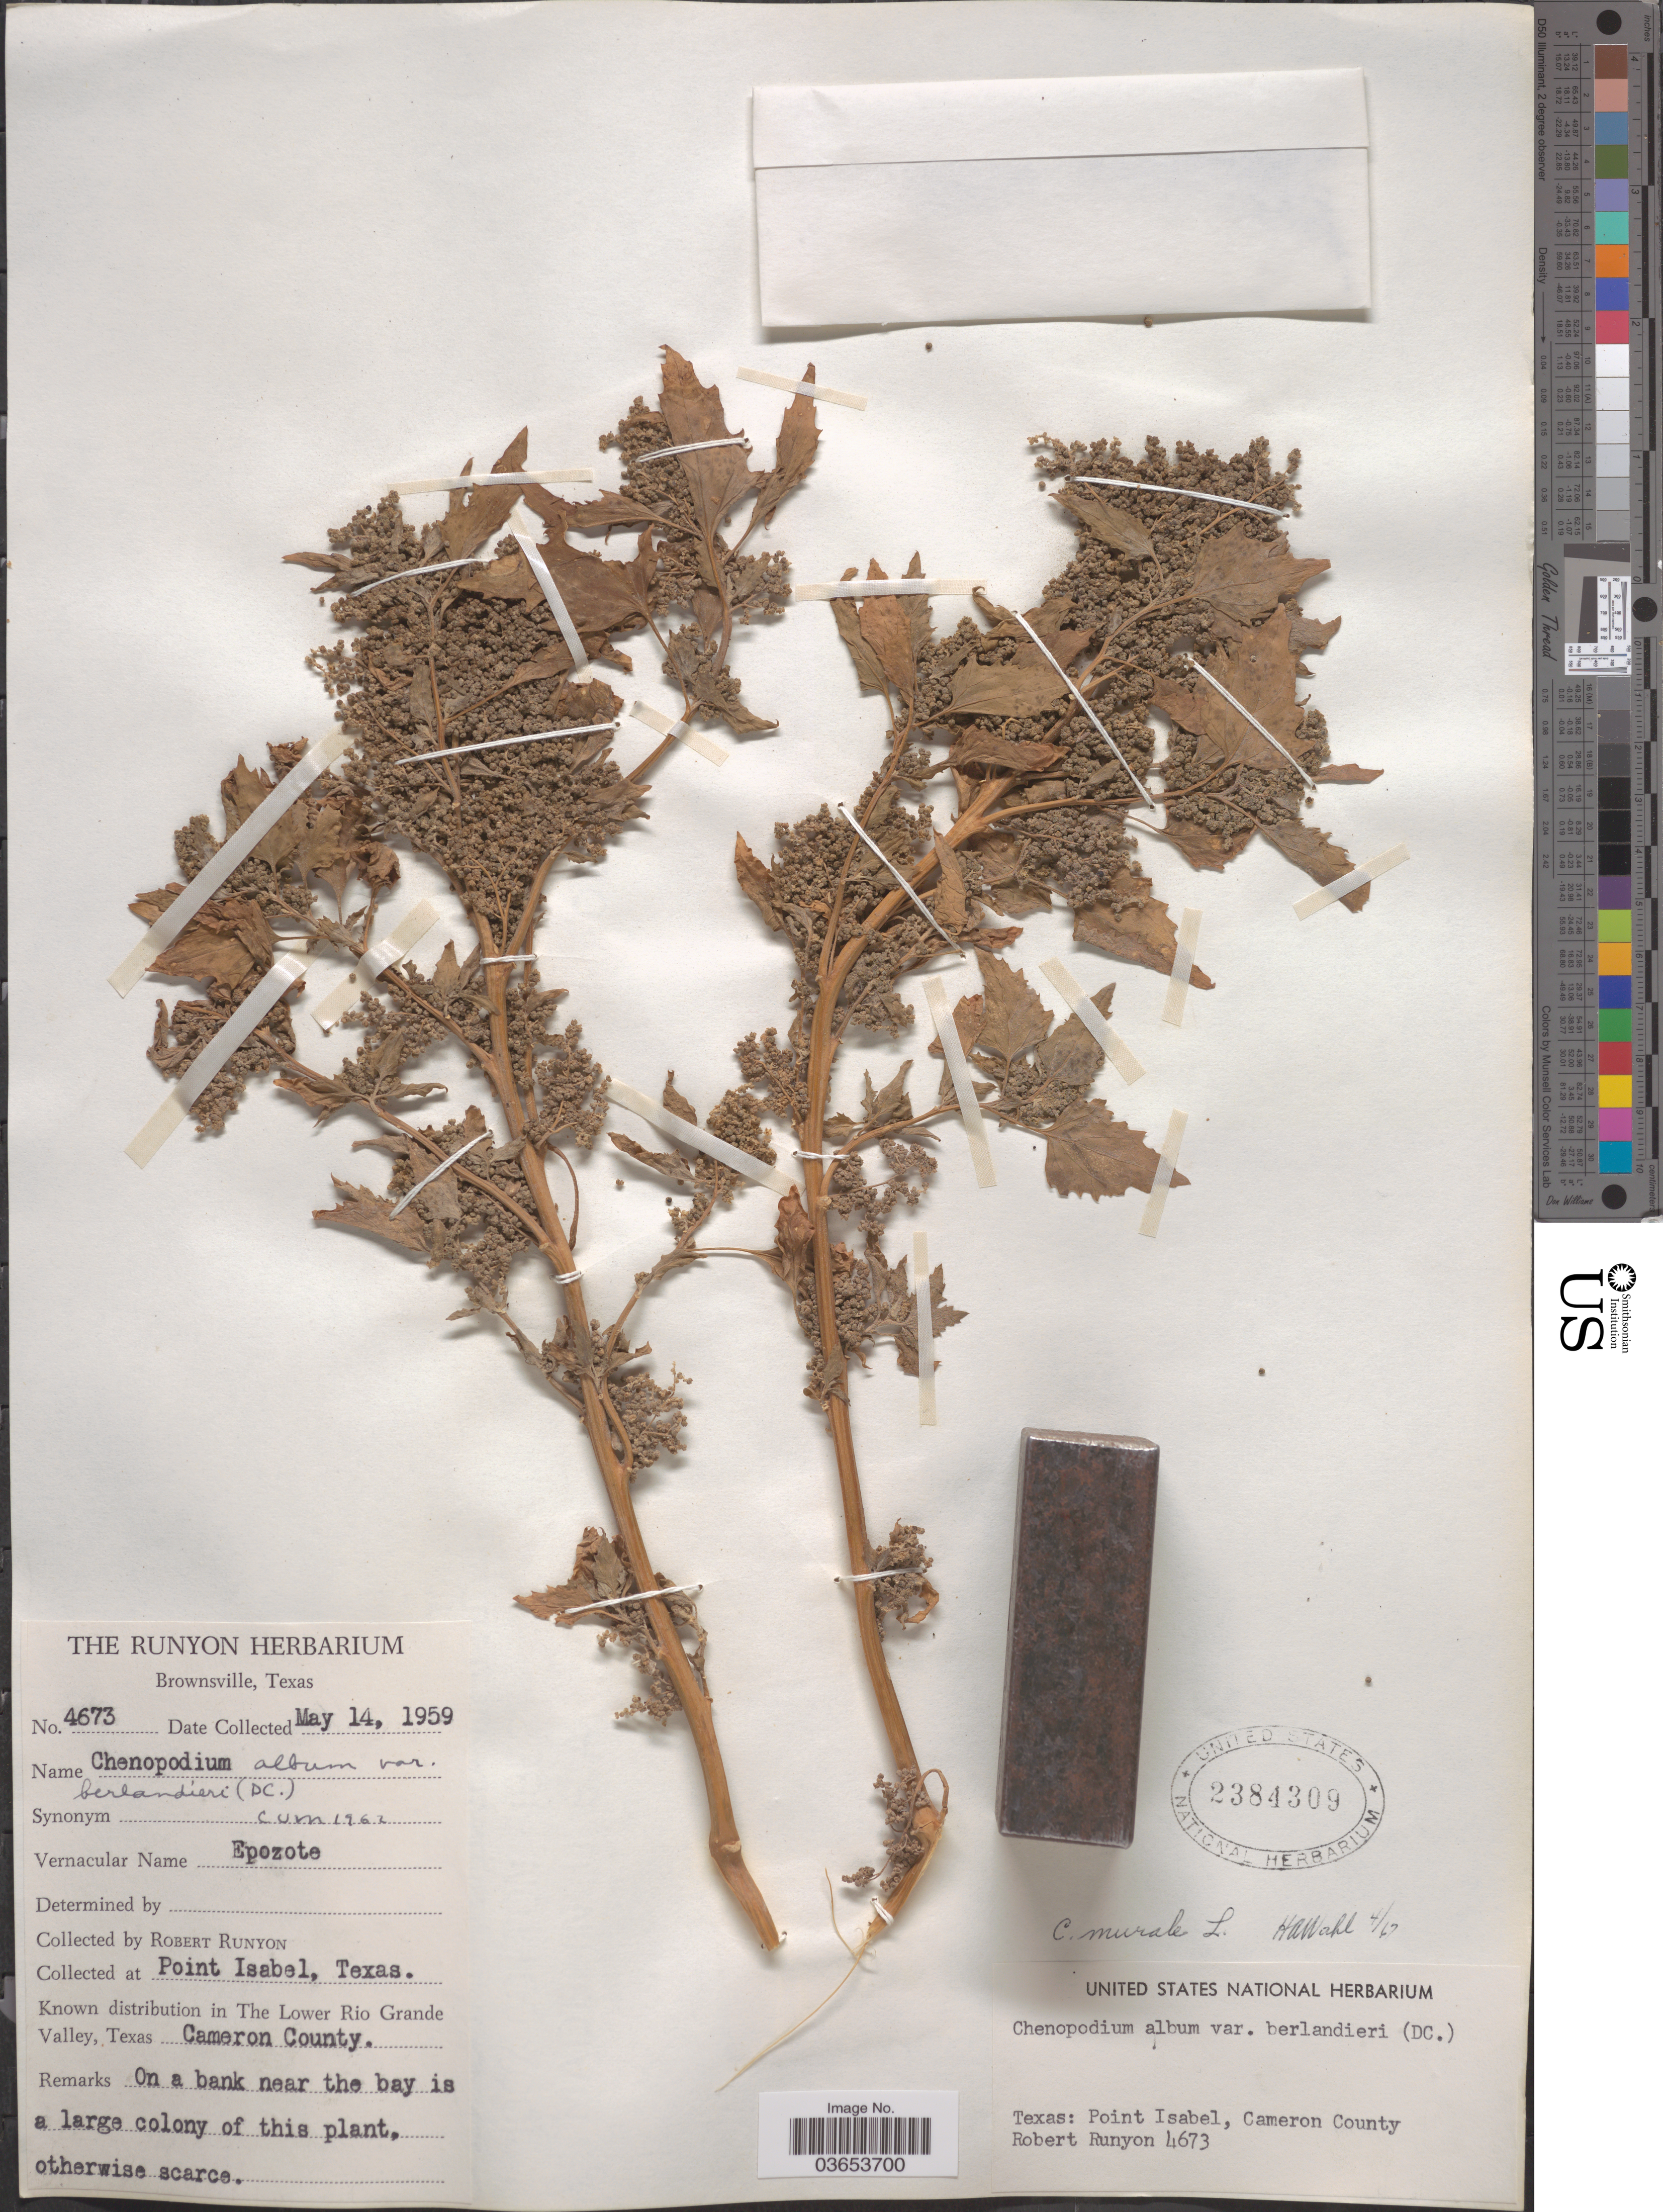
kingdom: Plantae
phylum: Tracheophyta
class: Magnoliopsida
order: Caryophyllales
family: Amaranthaceae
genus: Chenopodium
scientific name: Chenopodium murale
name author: L.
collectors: R. Runyon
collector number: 4673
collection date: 1959-05-14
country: United States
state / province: Texas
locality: Point Isabel, Cameron County.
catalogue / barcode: US 2384309